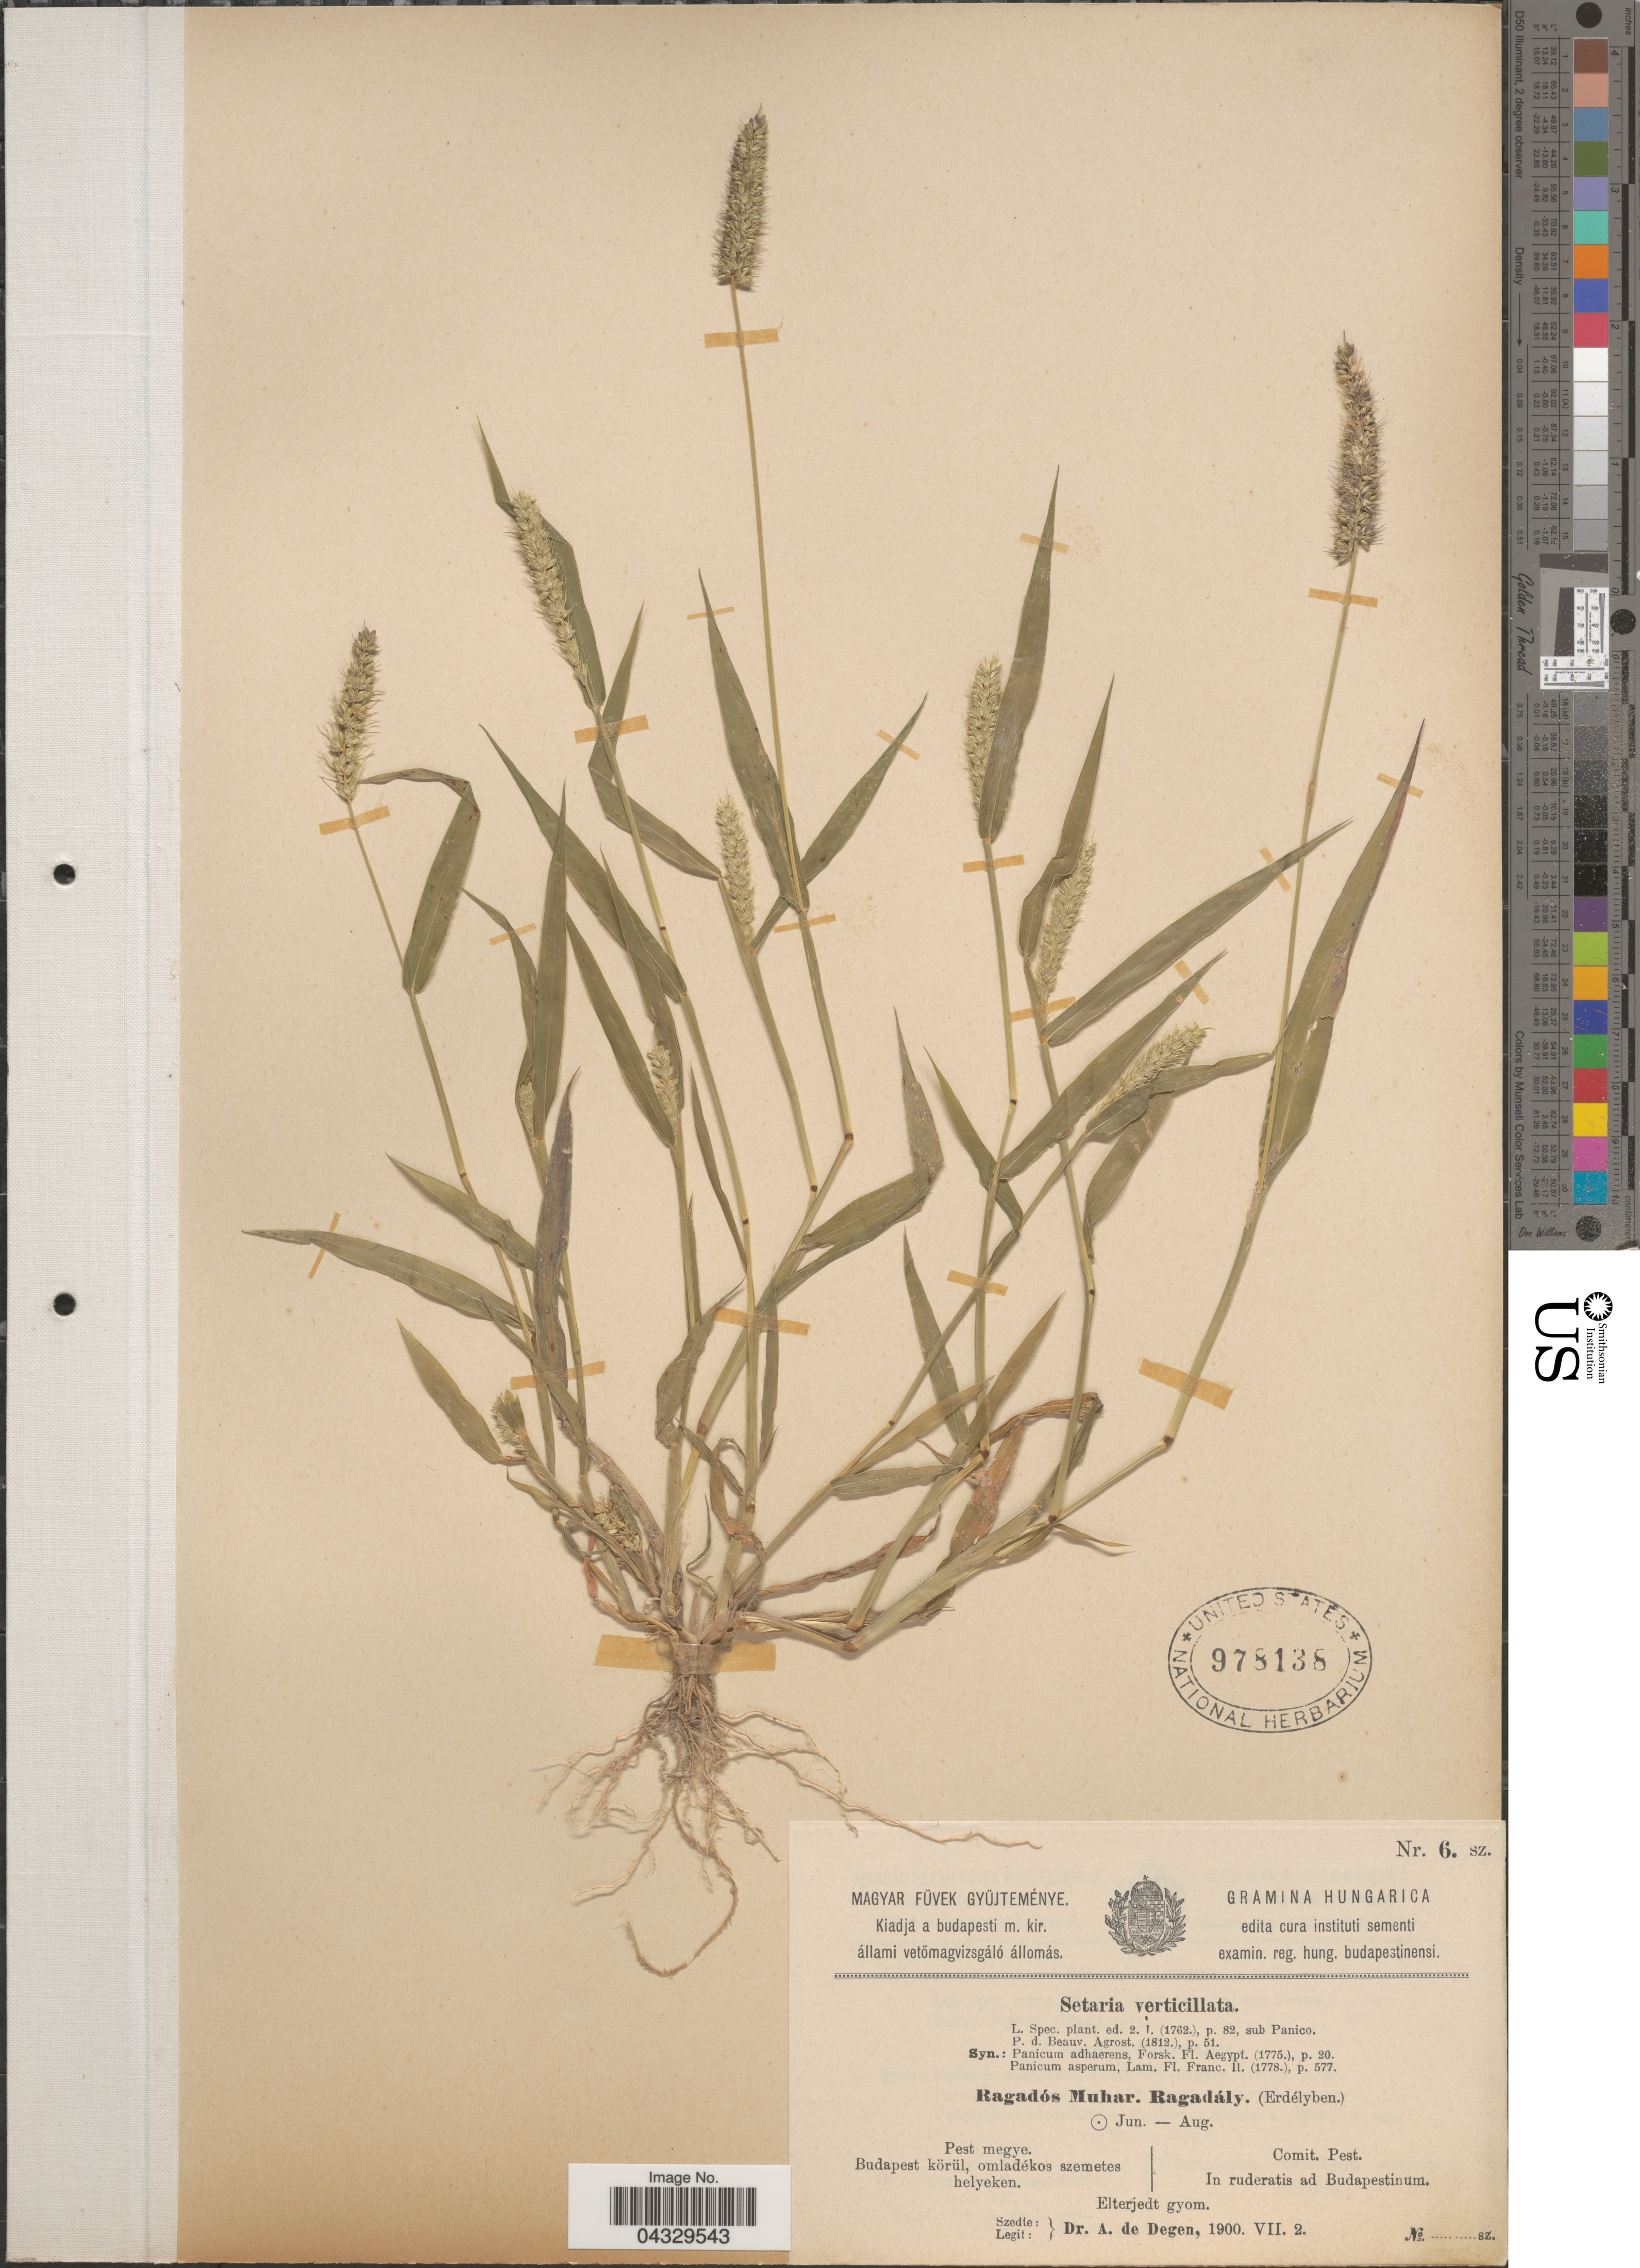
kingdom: Plantae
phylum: Tracheophyta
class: Liliopsida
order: Poales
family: Poaceae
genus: Setaria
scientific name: Setaria verticillata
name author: (L.) P. Beauv.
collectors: A. Degen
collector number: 6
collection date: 1900-07-02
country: Hungary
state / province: Pest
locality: Comit. Pest. In ruderatis ad Budapestinum.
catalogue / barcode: US 978138